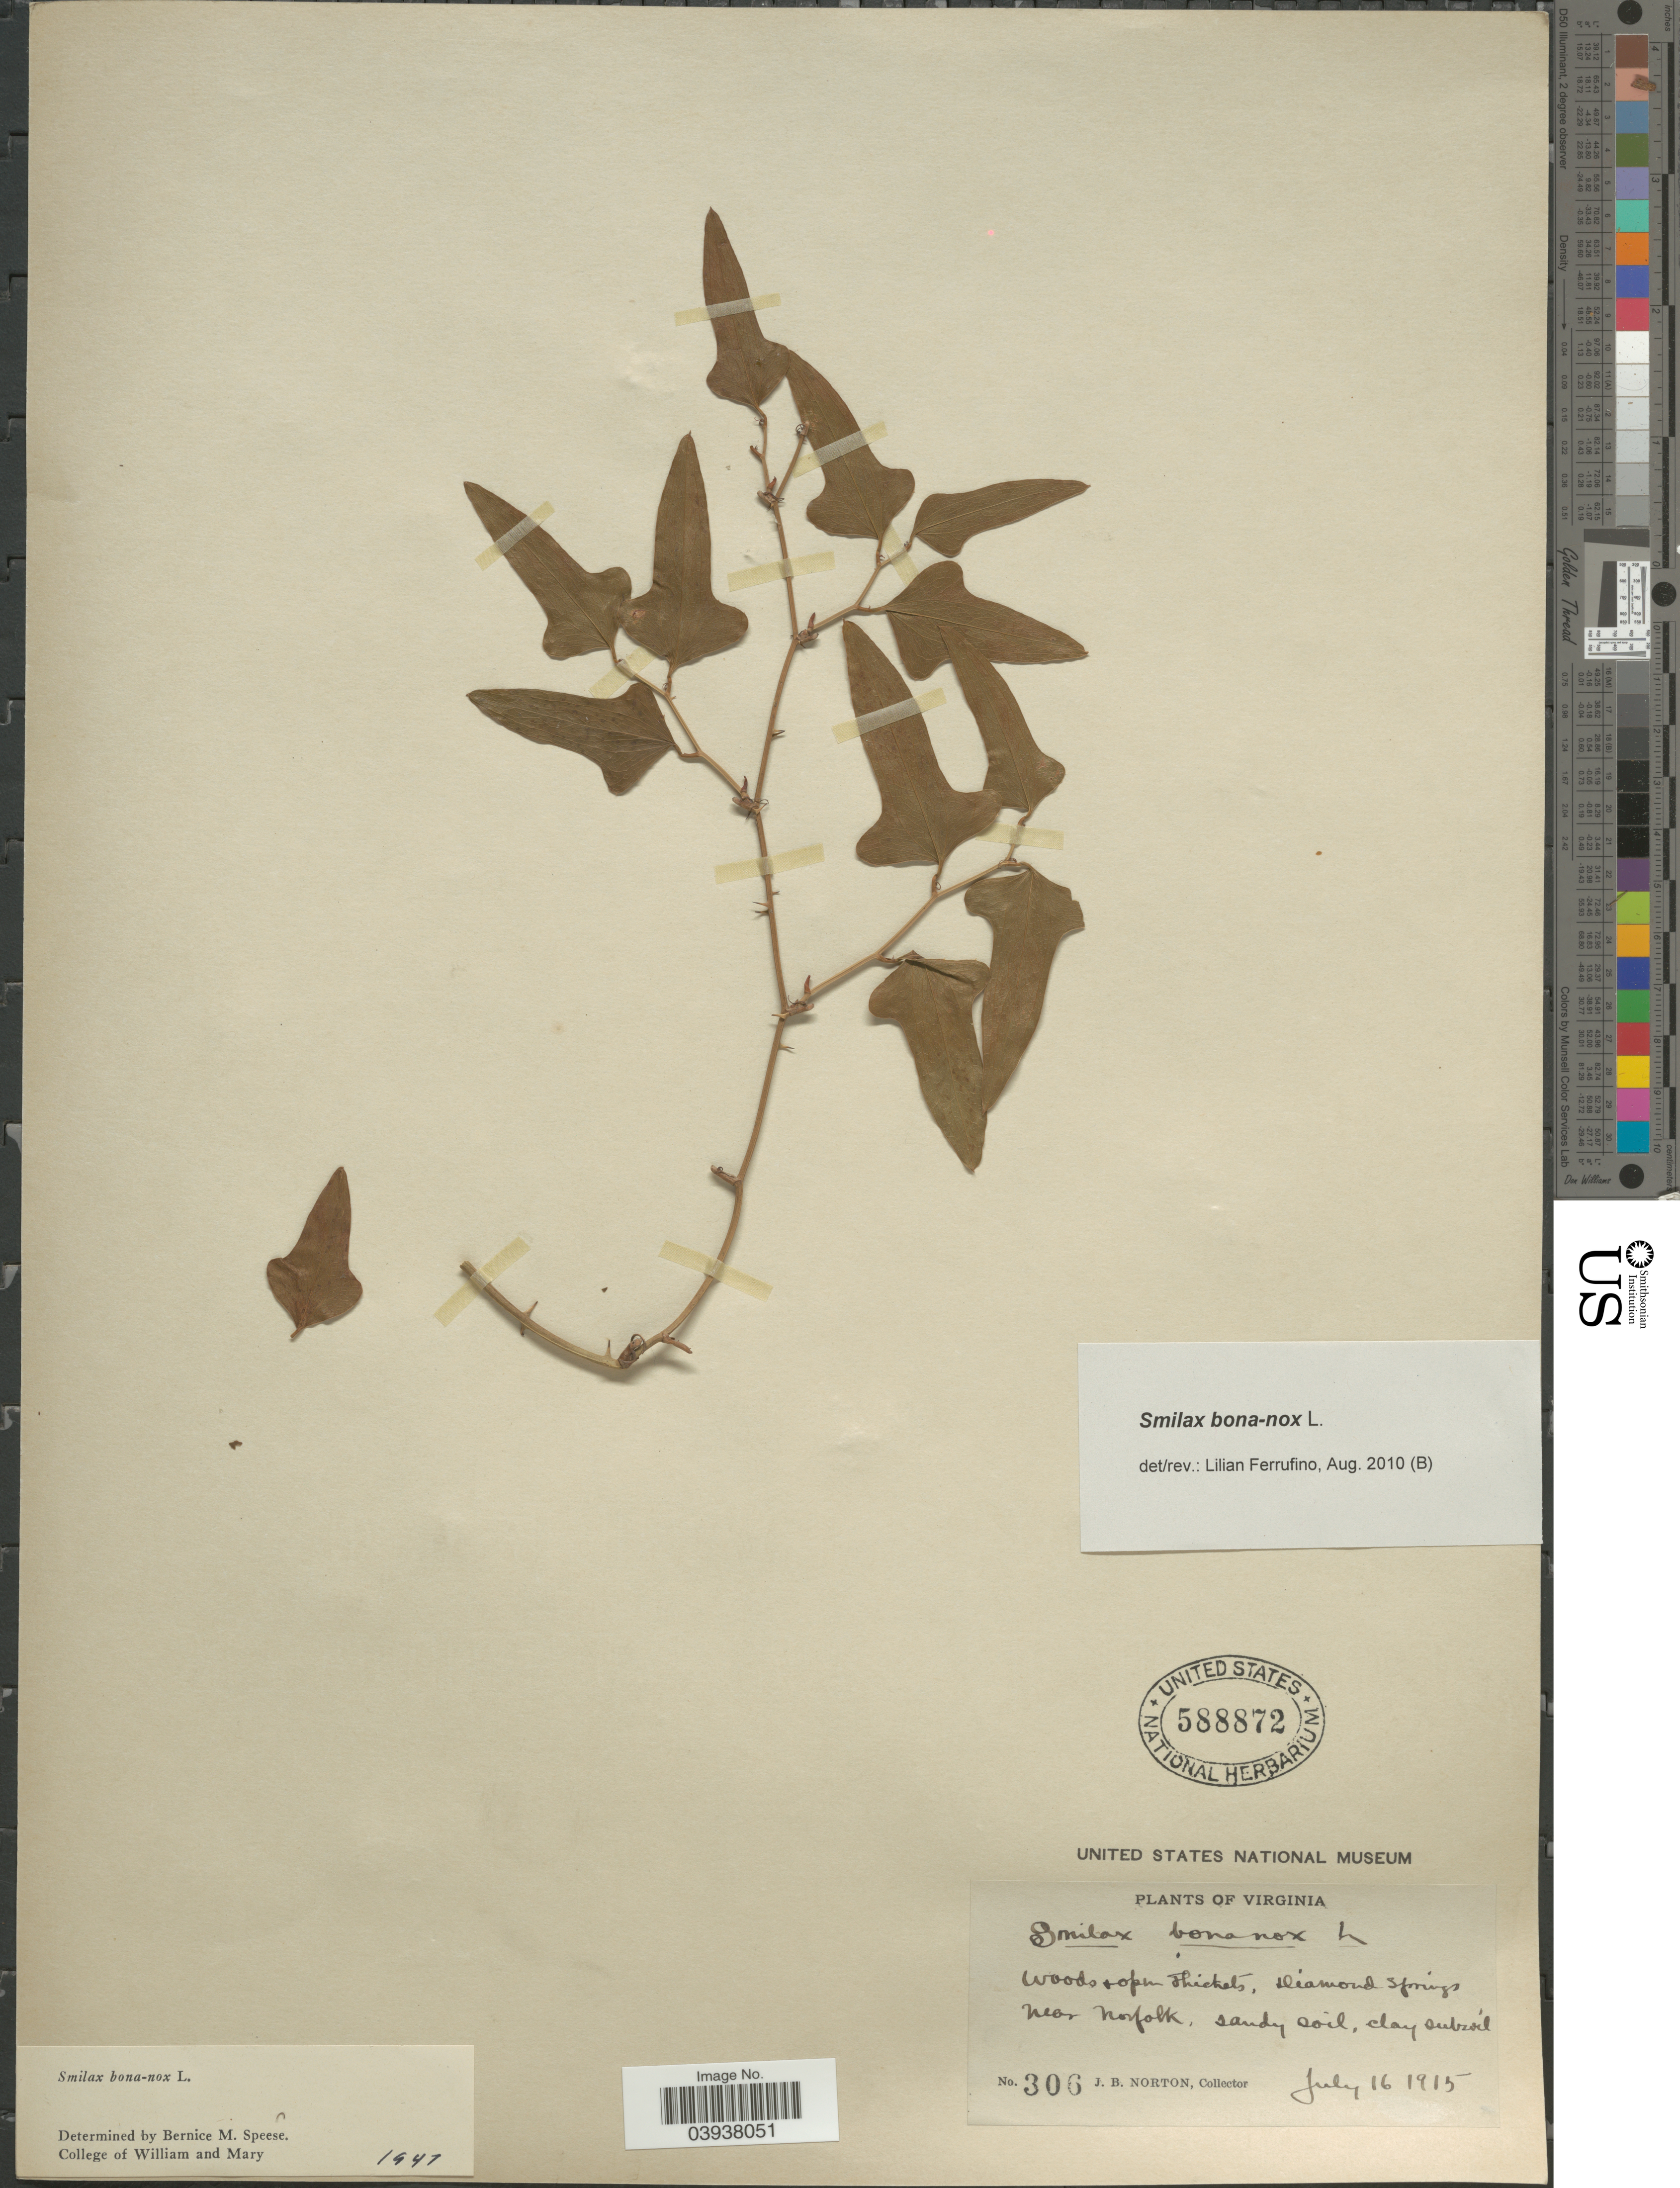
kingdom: Plantae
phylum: Tracheophyta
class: Liliopsida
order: Liliales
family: Smilacaceae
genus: Smilax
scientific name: Smilax bona-nox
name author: L.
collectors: J. B. Norton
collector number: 306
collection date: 1915-07-16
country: United States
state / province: Virginia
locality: Woods + open Thickets, Diamond Springs near Norfolk, sandy soil, clay subsoil.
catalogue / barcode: US 588872